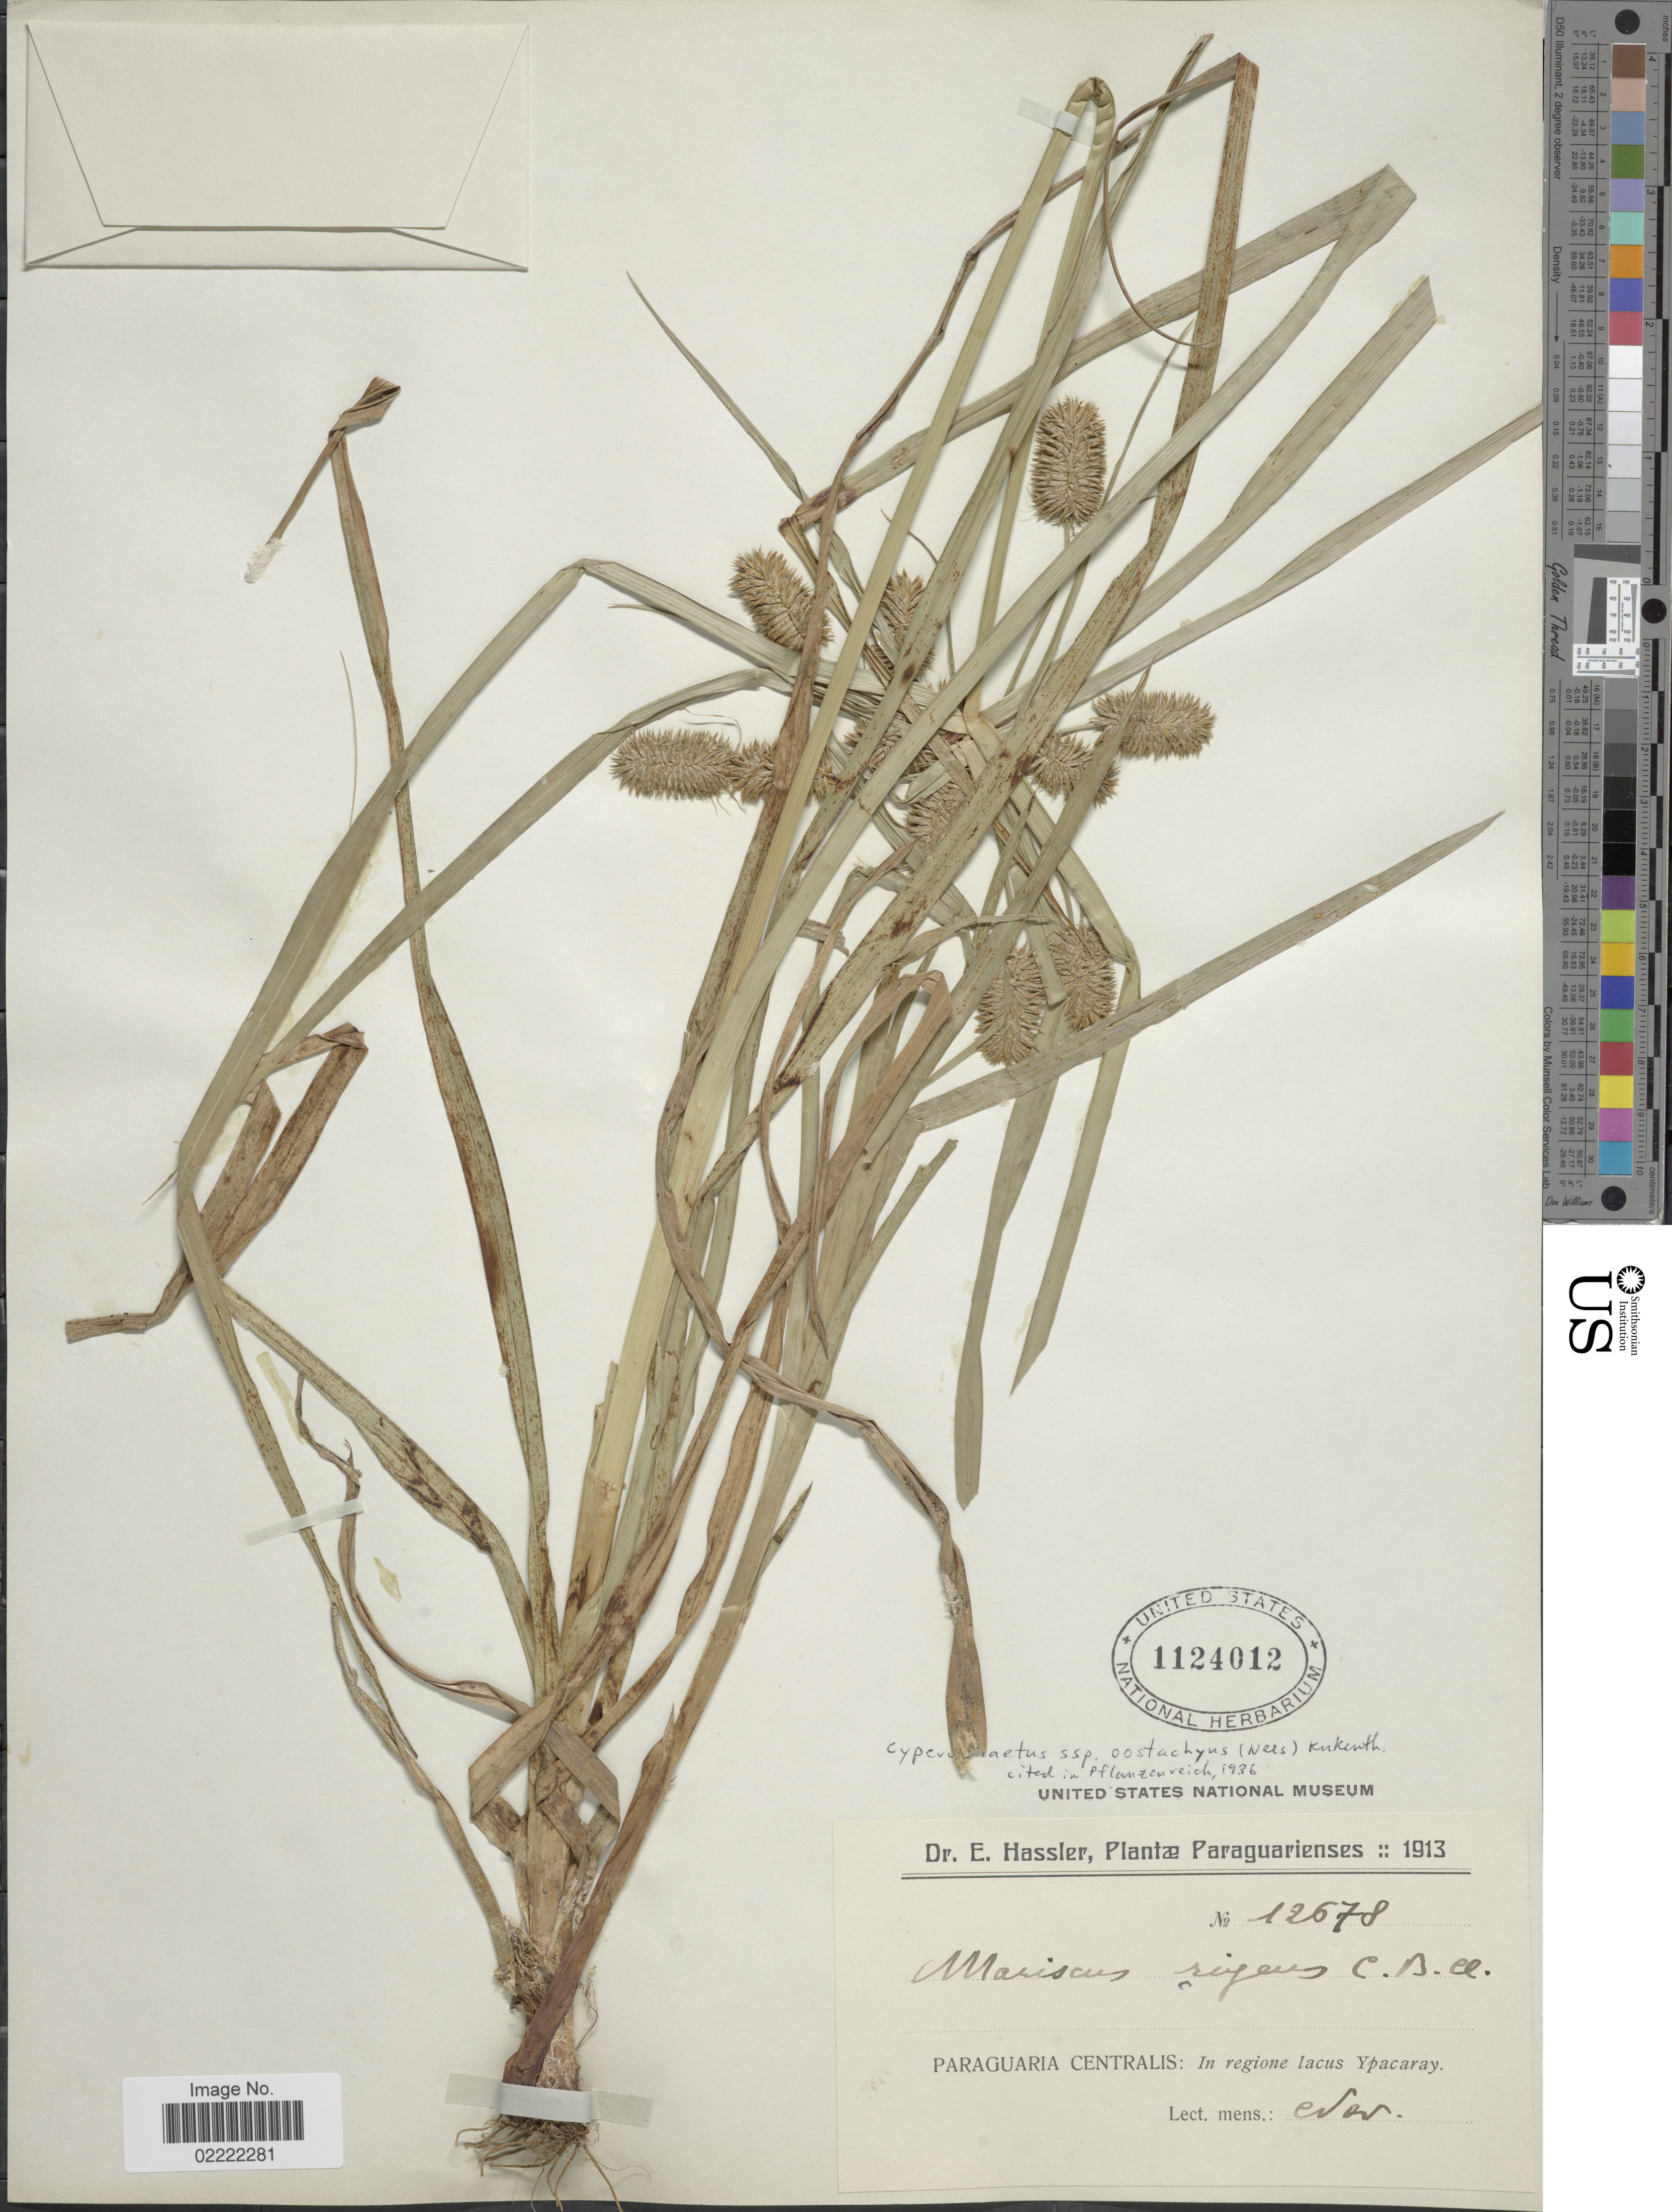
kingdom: Plantae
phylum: Tracheophyta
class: Liliopsida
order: Poales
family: Cyperaceae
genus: Cyperus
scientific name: Cyperus laetus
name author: J. Presl & C. Presl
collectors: E. Hassler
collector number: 12678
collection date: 1913-11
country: Paraguay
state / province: Paraguari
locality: Paraguaria Centralis: In regione lacus Ypacaray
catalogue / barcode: US 1124012